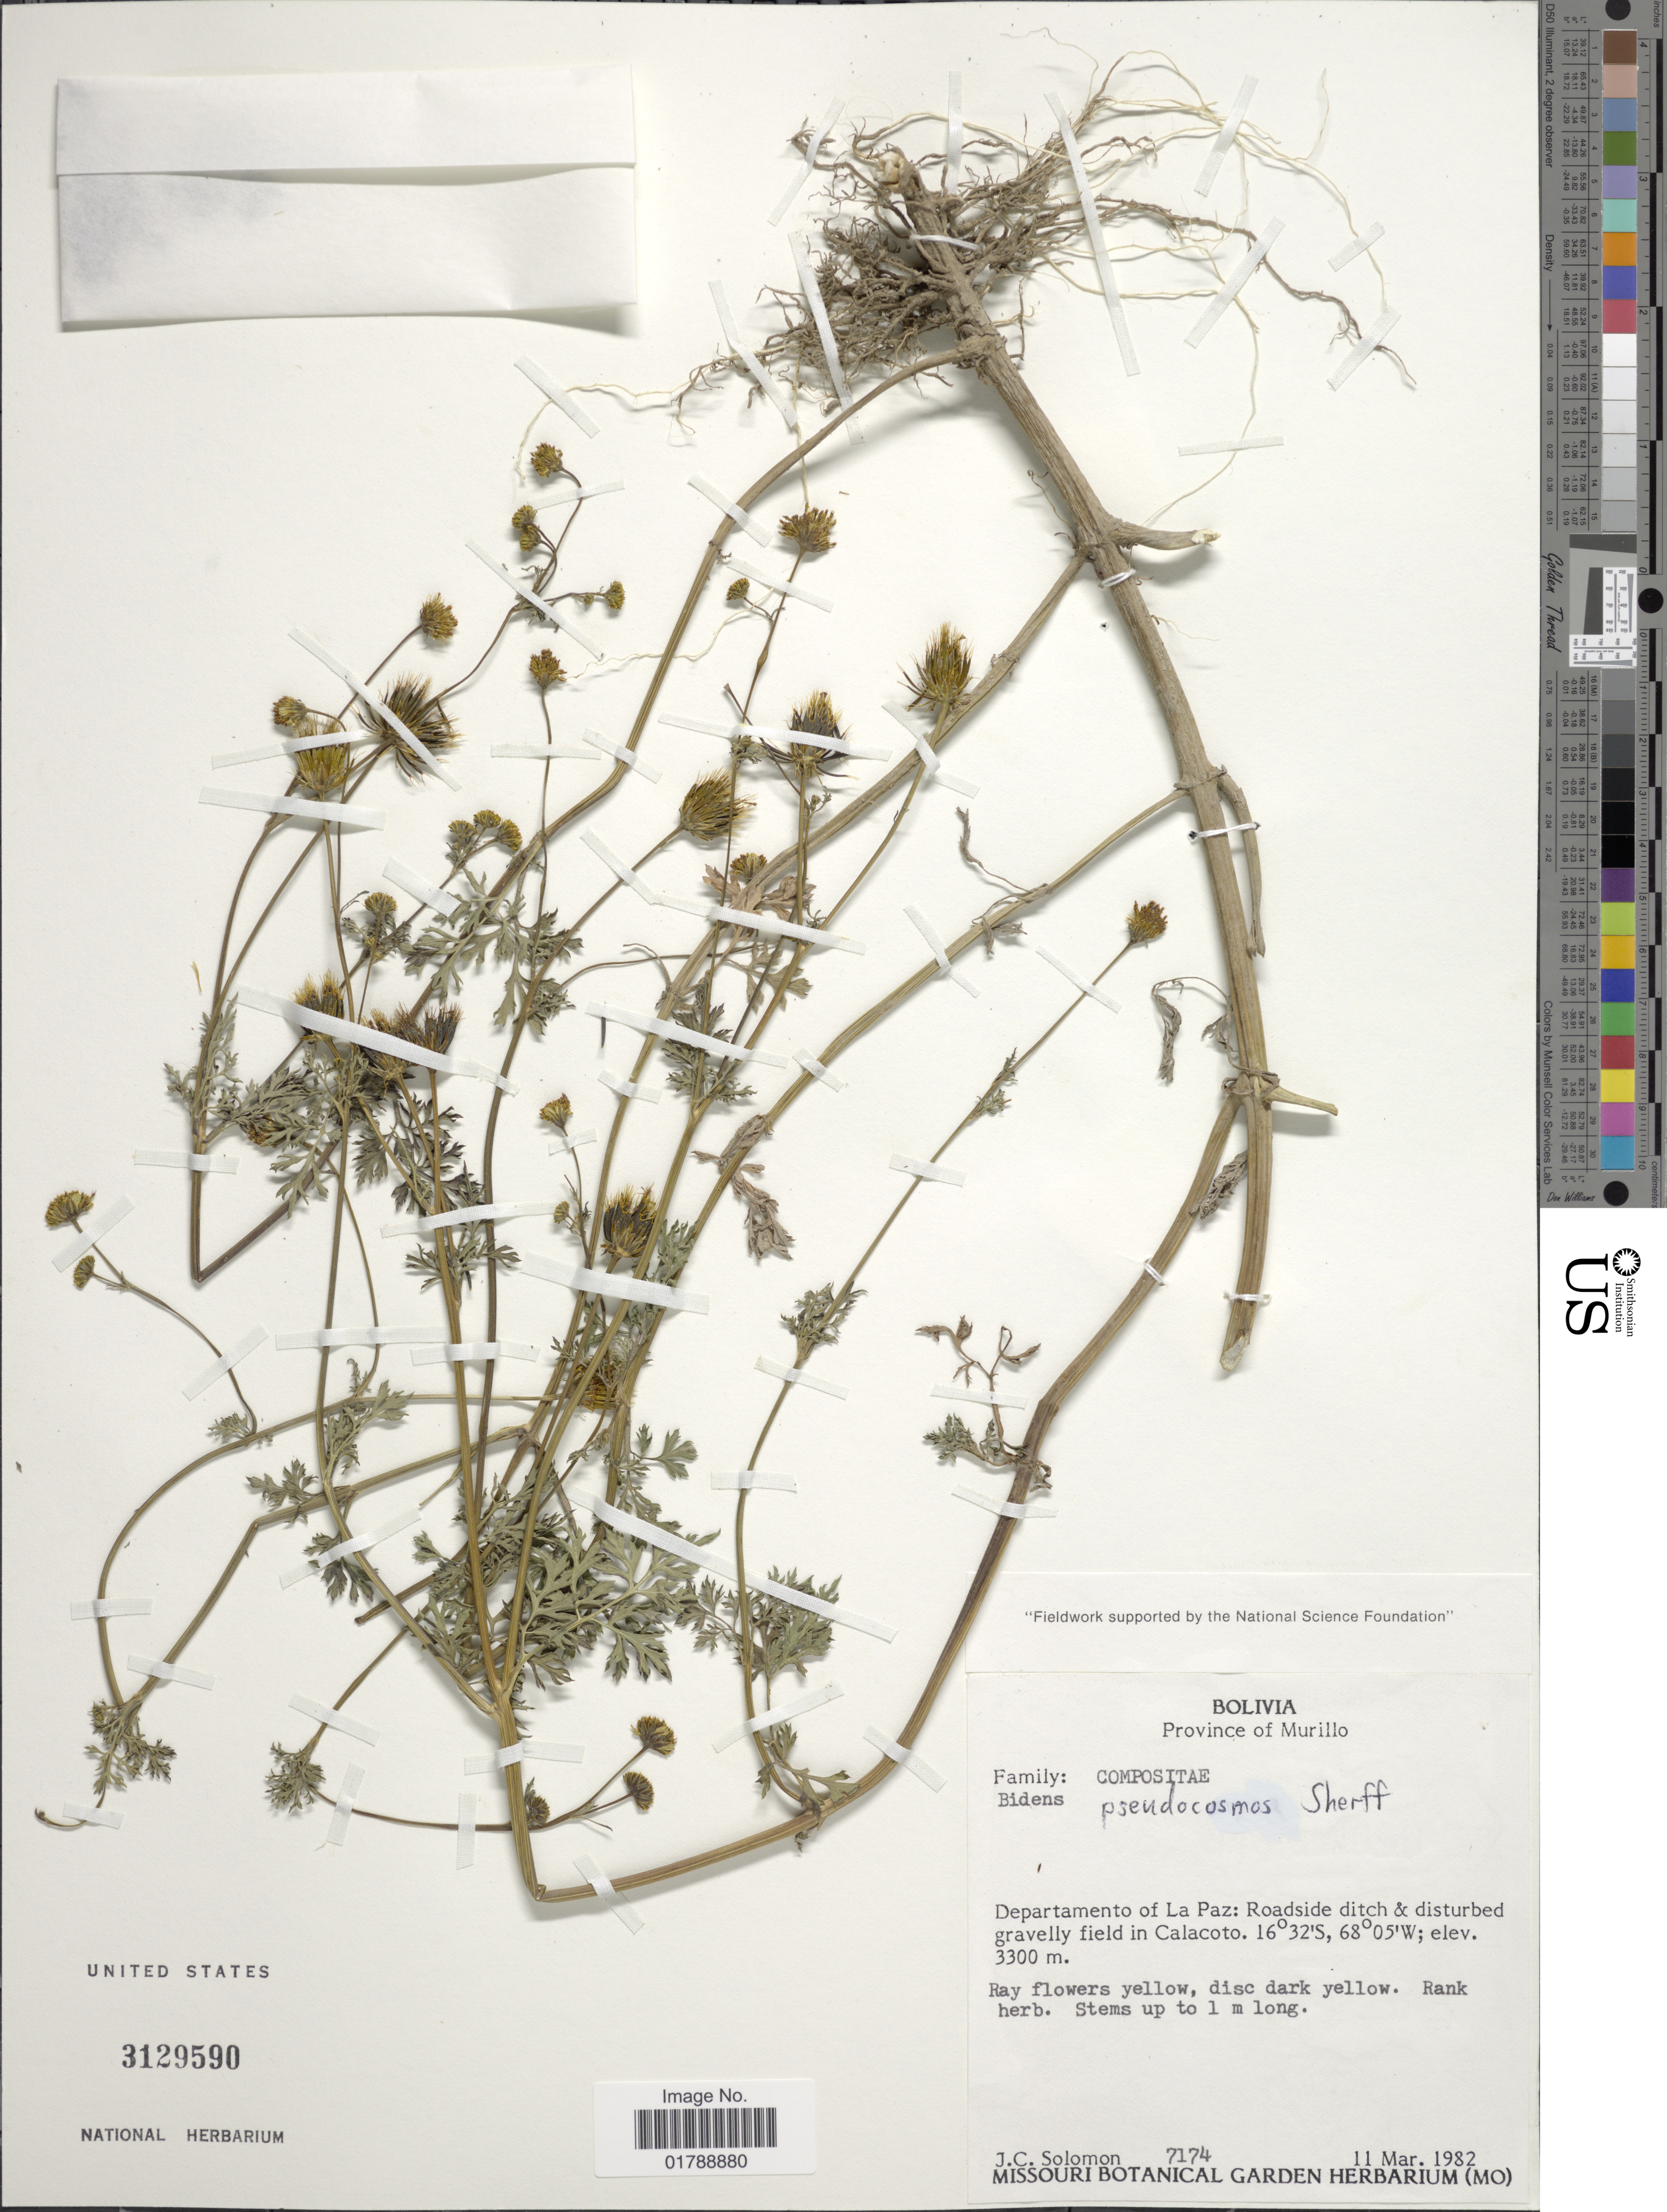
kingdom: Plantae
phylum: Tracheophyta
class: Magnoliopsida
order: Asterales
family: Asteraceae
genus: Bidens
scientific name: Bidens pseudocosmos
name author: Sherff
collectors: J. C. Solomon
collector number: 7174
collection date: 1982-03-11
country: Bolivia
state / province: La Paz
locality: Province of Murillo: in Calacoto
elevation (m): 3300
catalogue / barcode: US 3129590